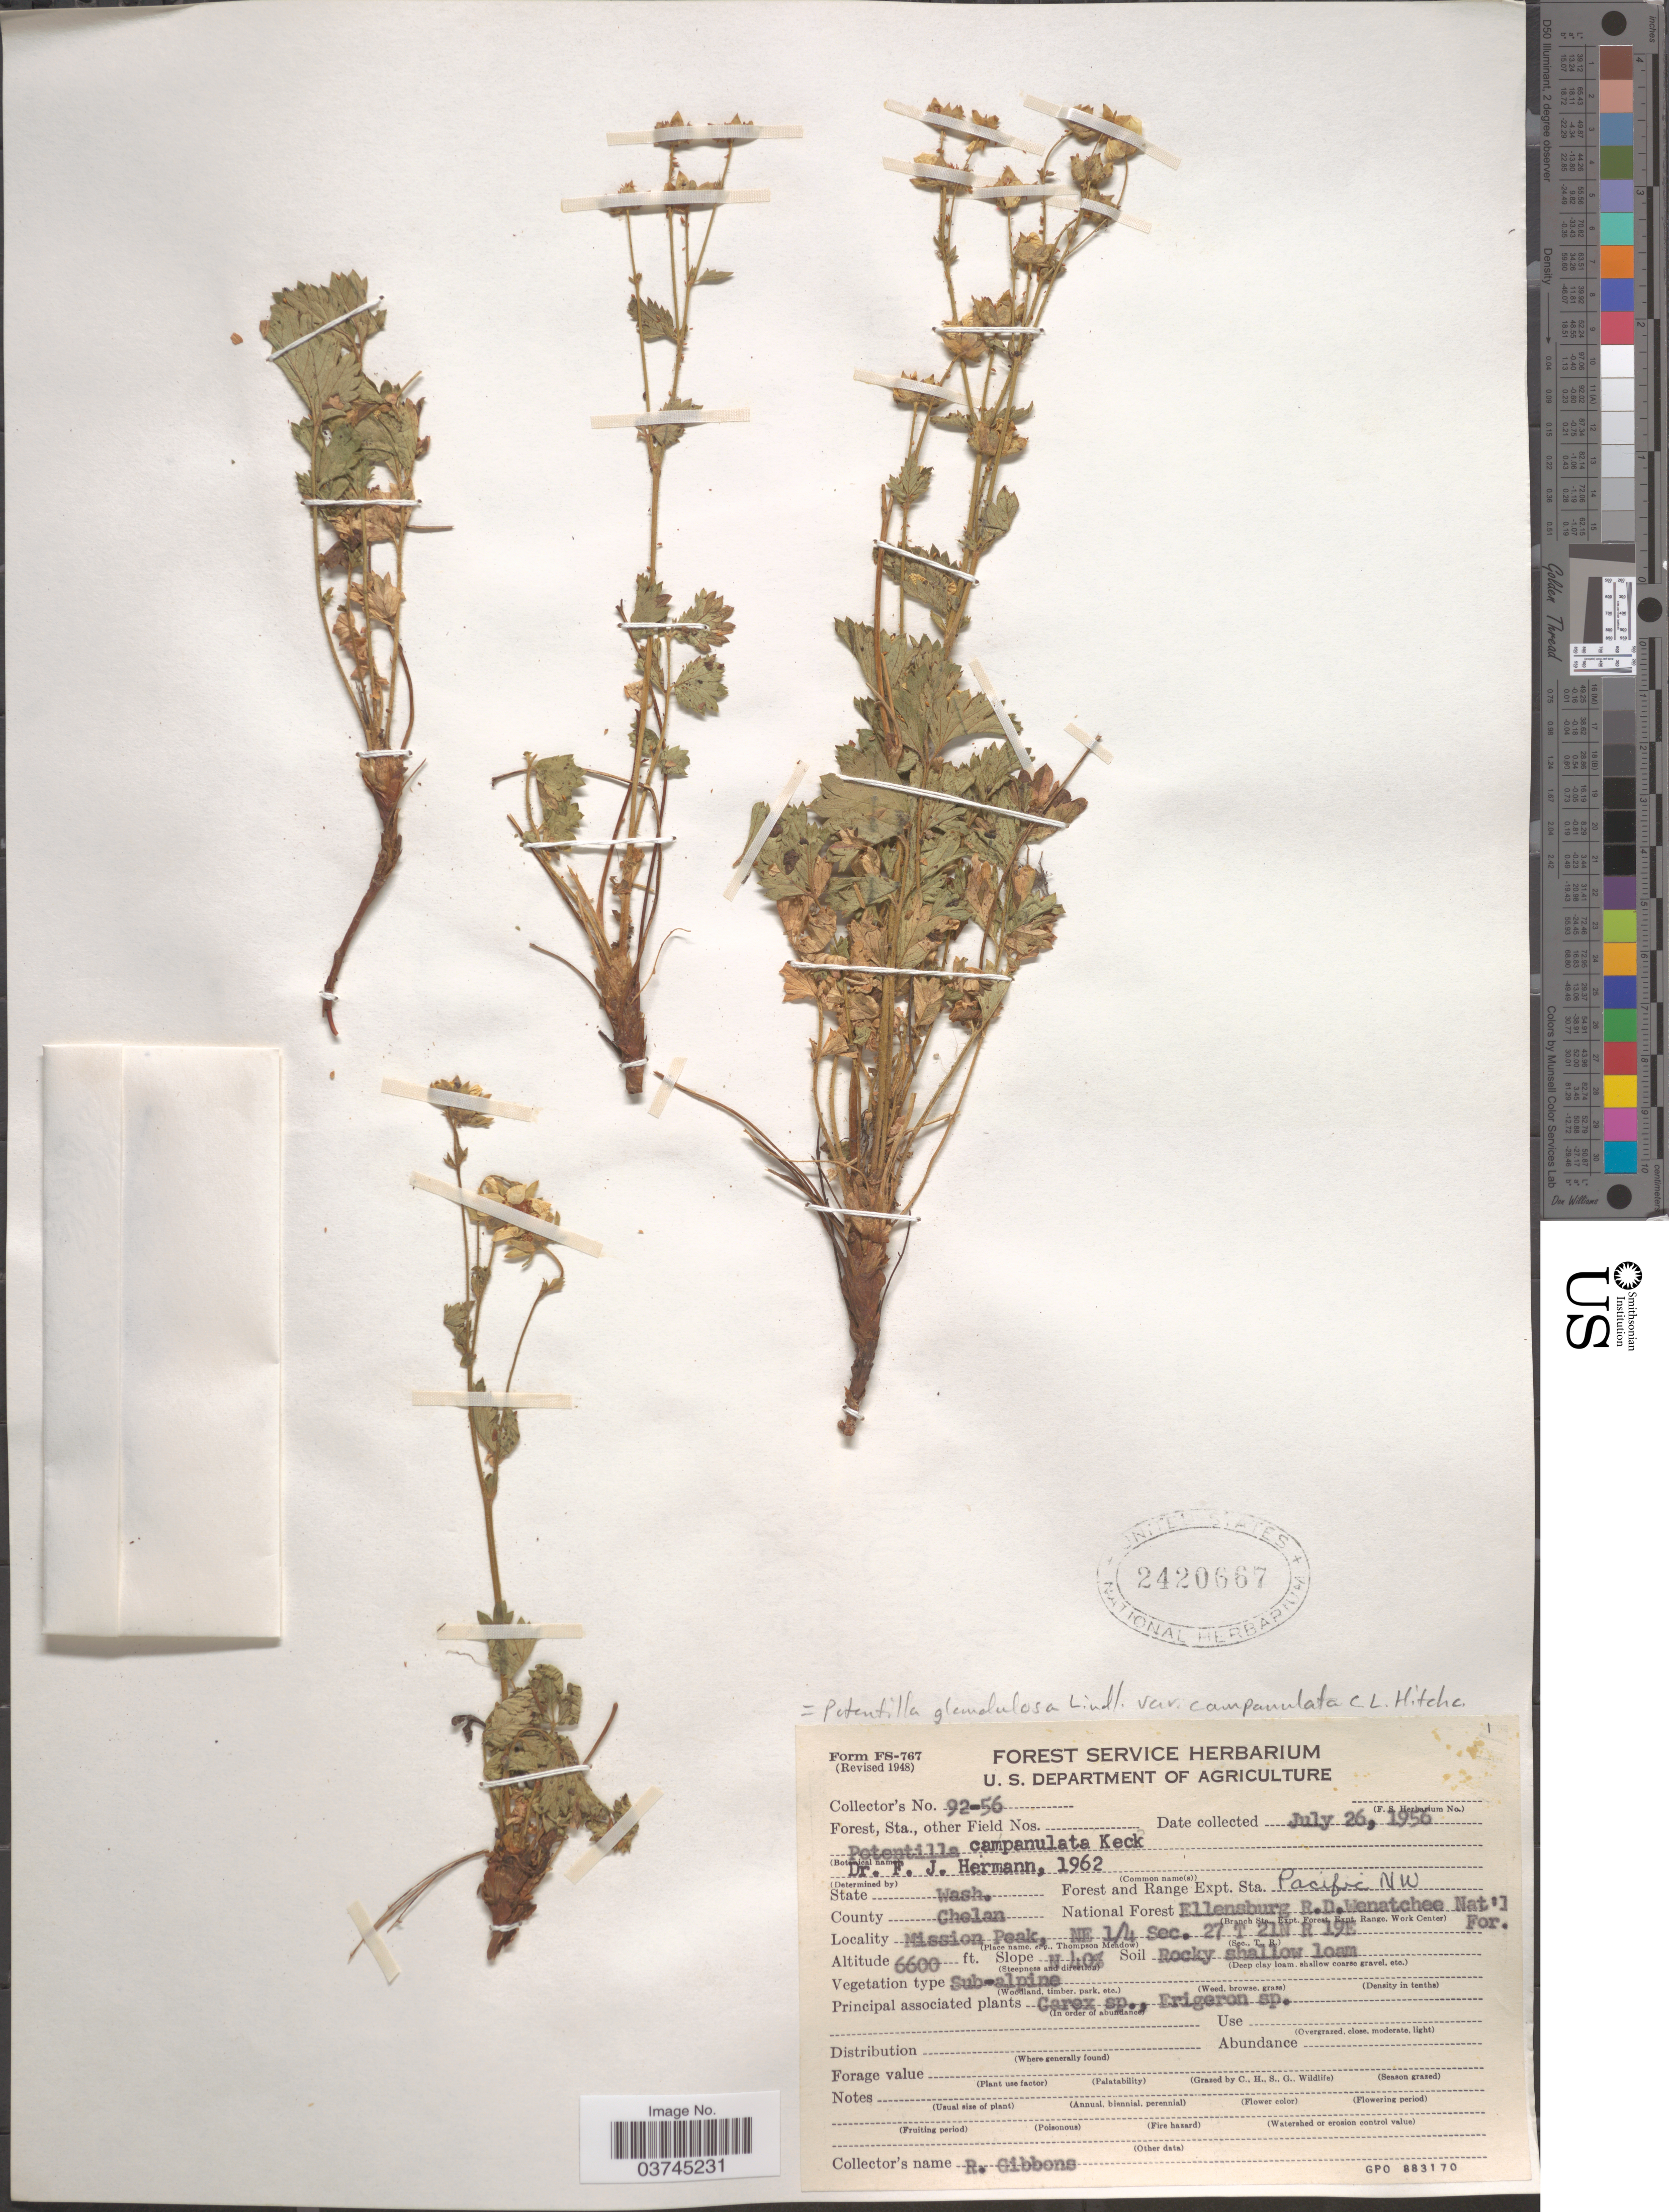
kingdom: Plantae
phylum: Tracheophyta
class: Magnoliopsida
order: Rosales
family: Rosaceae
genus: Drymocallis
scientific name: Drymocallis glabrata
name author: Rydb.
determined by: Strong, Mark T., (BOT), Smithsonian Institution - National Museum of Natural History (UNITED STATES)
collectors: R. Gibbons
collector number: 92-56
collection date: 1956-07-26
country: United States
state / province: Washington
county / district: Chelan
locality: Forest and Range Expt. Sta. Pacific NW. County Chelan. National Forest Ellensburg R.D. Wenatchee Nat'l For. Mission Peak, NE 1/4 Sec. 27 T 21N R 19E.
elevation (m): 2012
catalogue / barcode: US 2420667